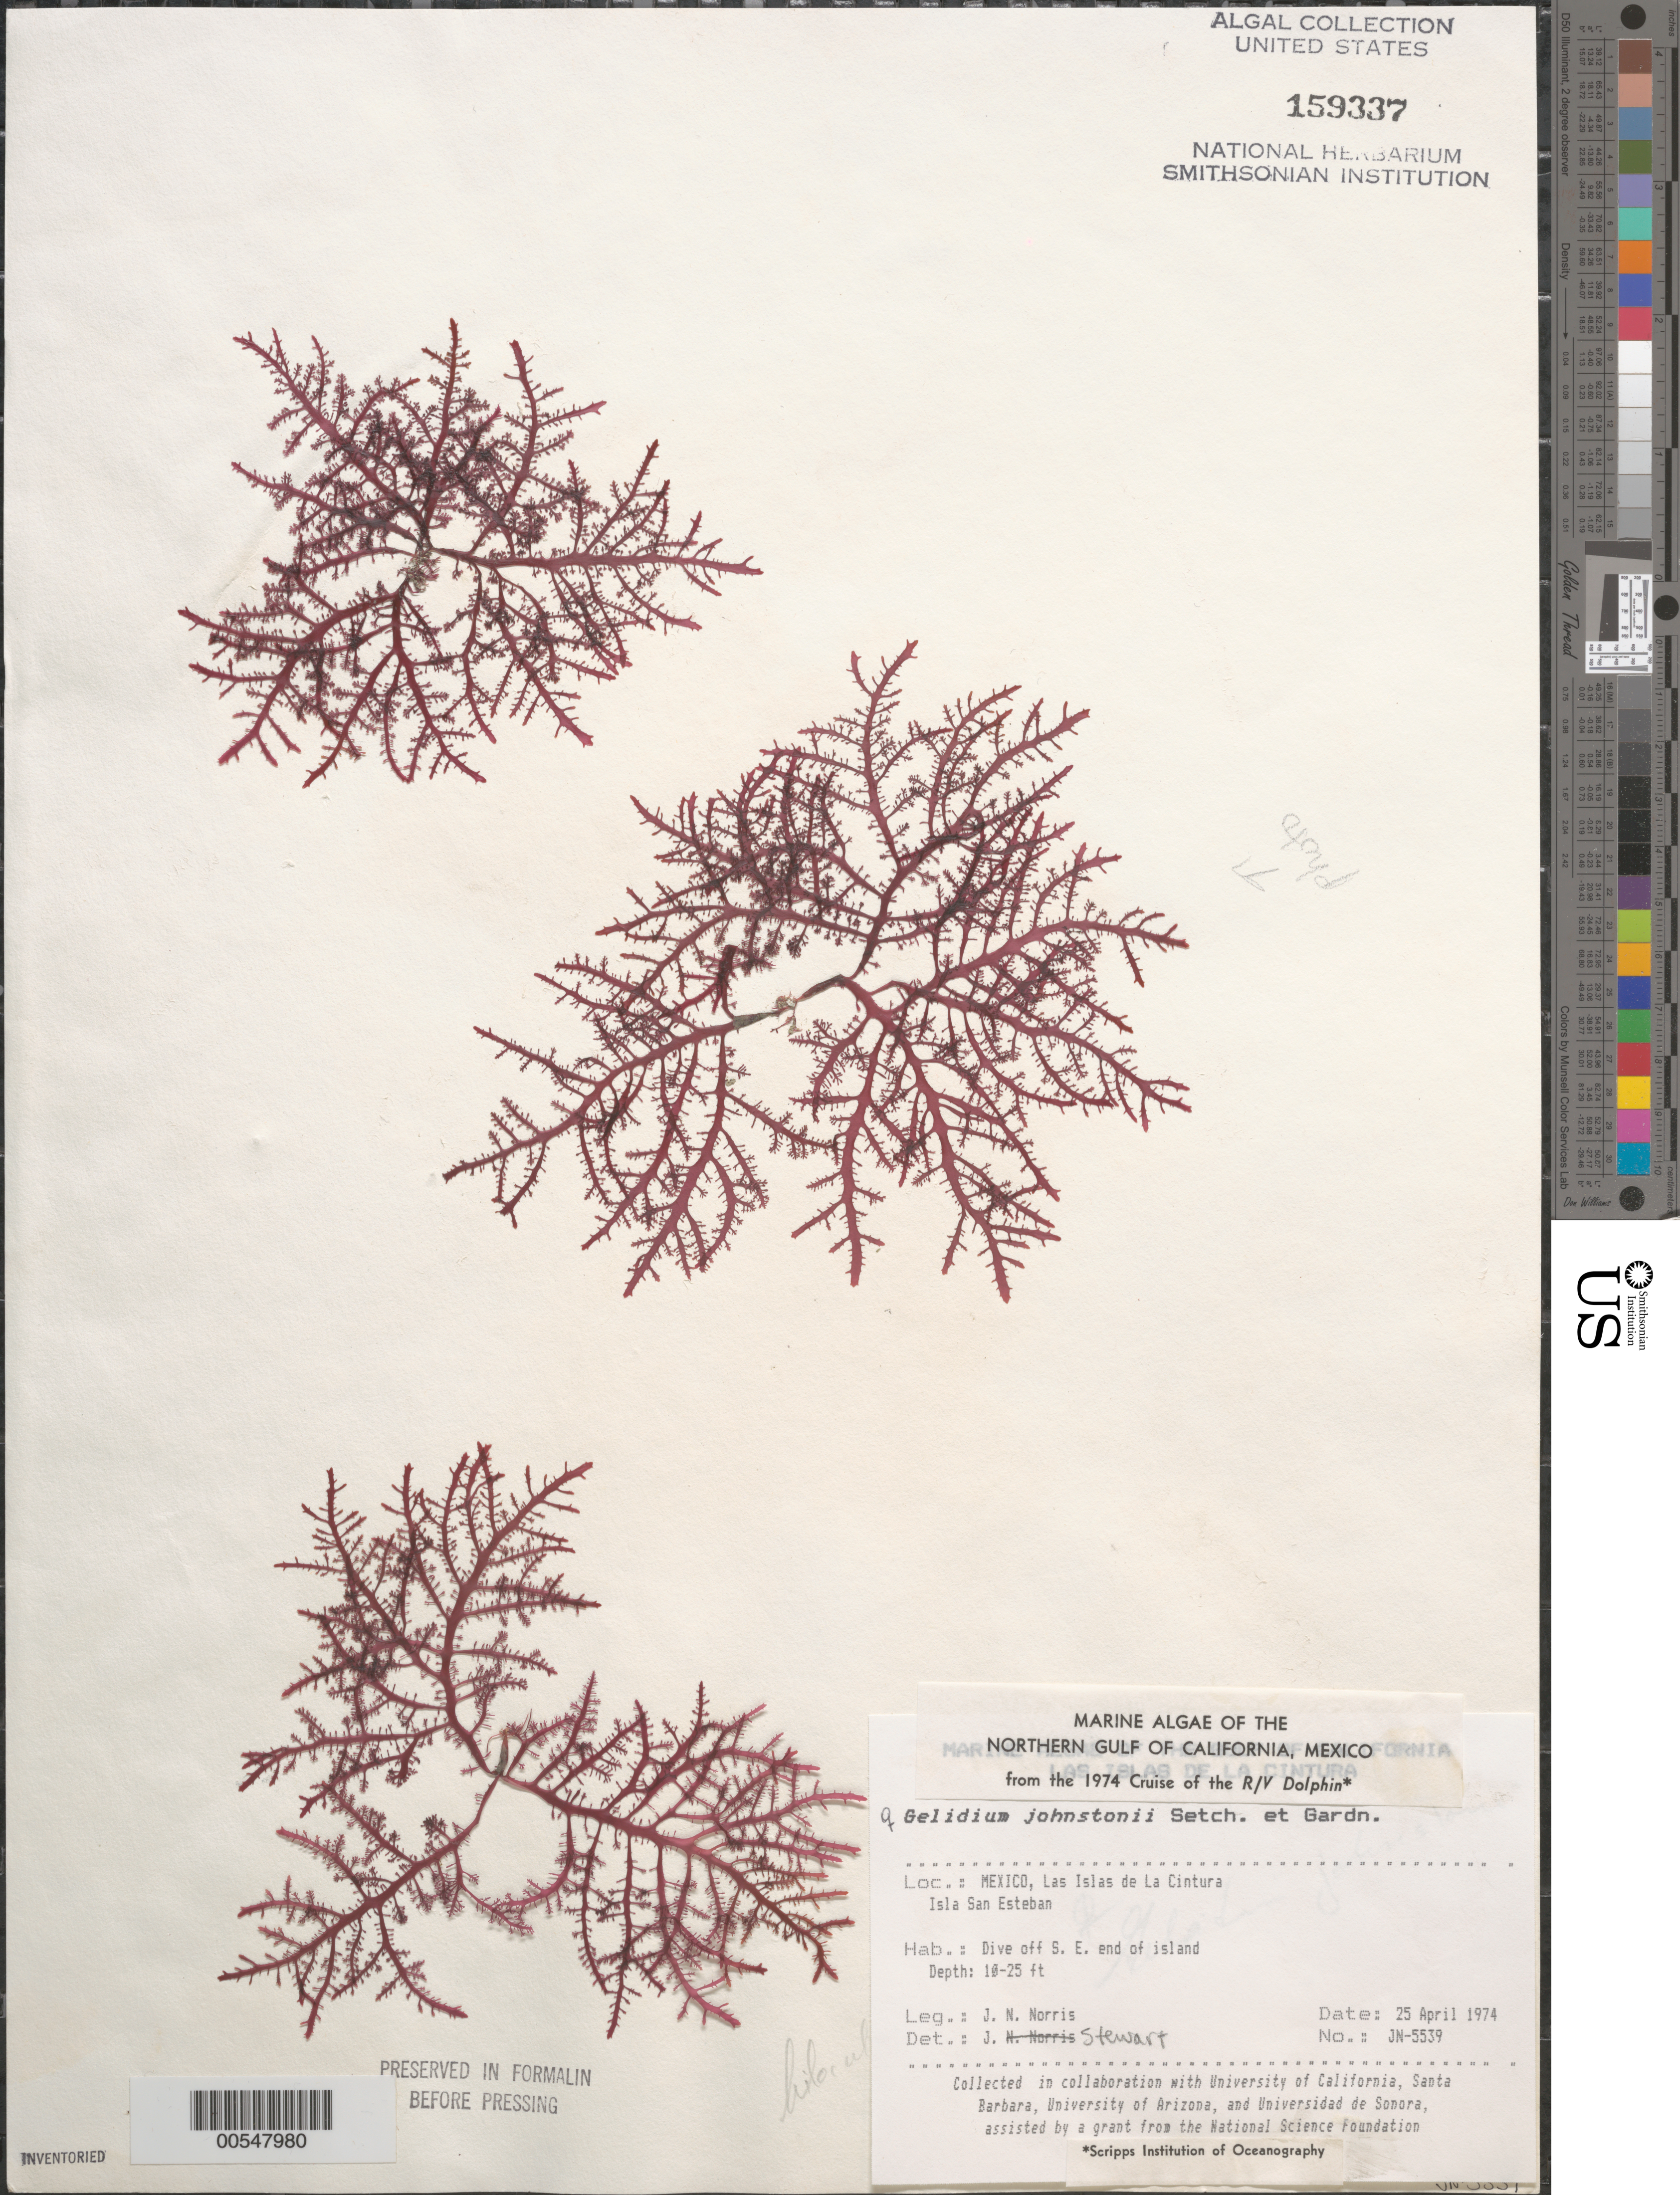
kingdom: Plantae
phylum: Rhodophyta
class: Florideophyceae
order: Gelidiales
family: Gelidiaceae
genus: Gelidium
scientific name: Gelidium johnstonii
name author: Setchell & N.L. Gardner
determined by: Stewart, J.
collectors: J. N. Norris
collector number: JN-5539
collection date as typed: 25 Apr 1974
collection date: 1974-04-25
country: Mexico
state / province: Baja California Norte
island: Isla San Esteban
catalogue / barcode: US 159337